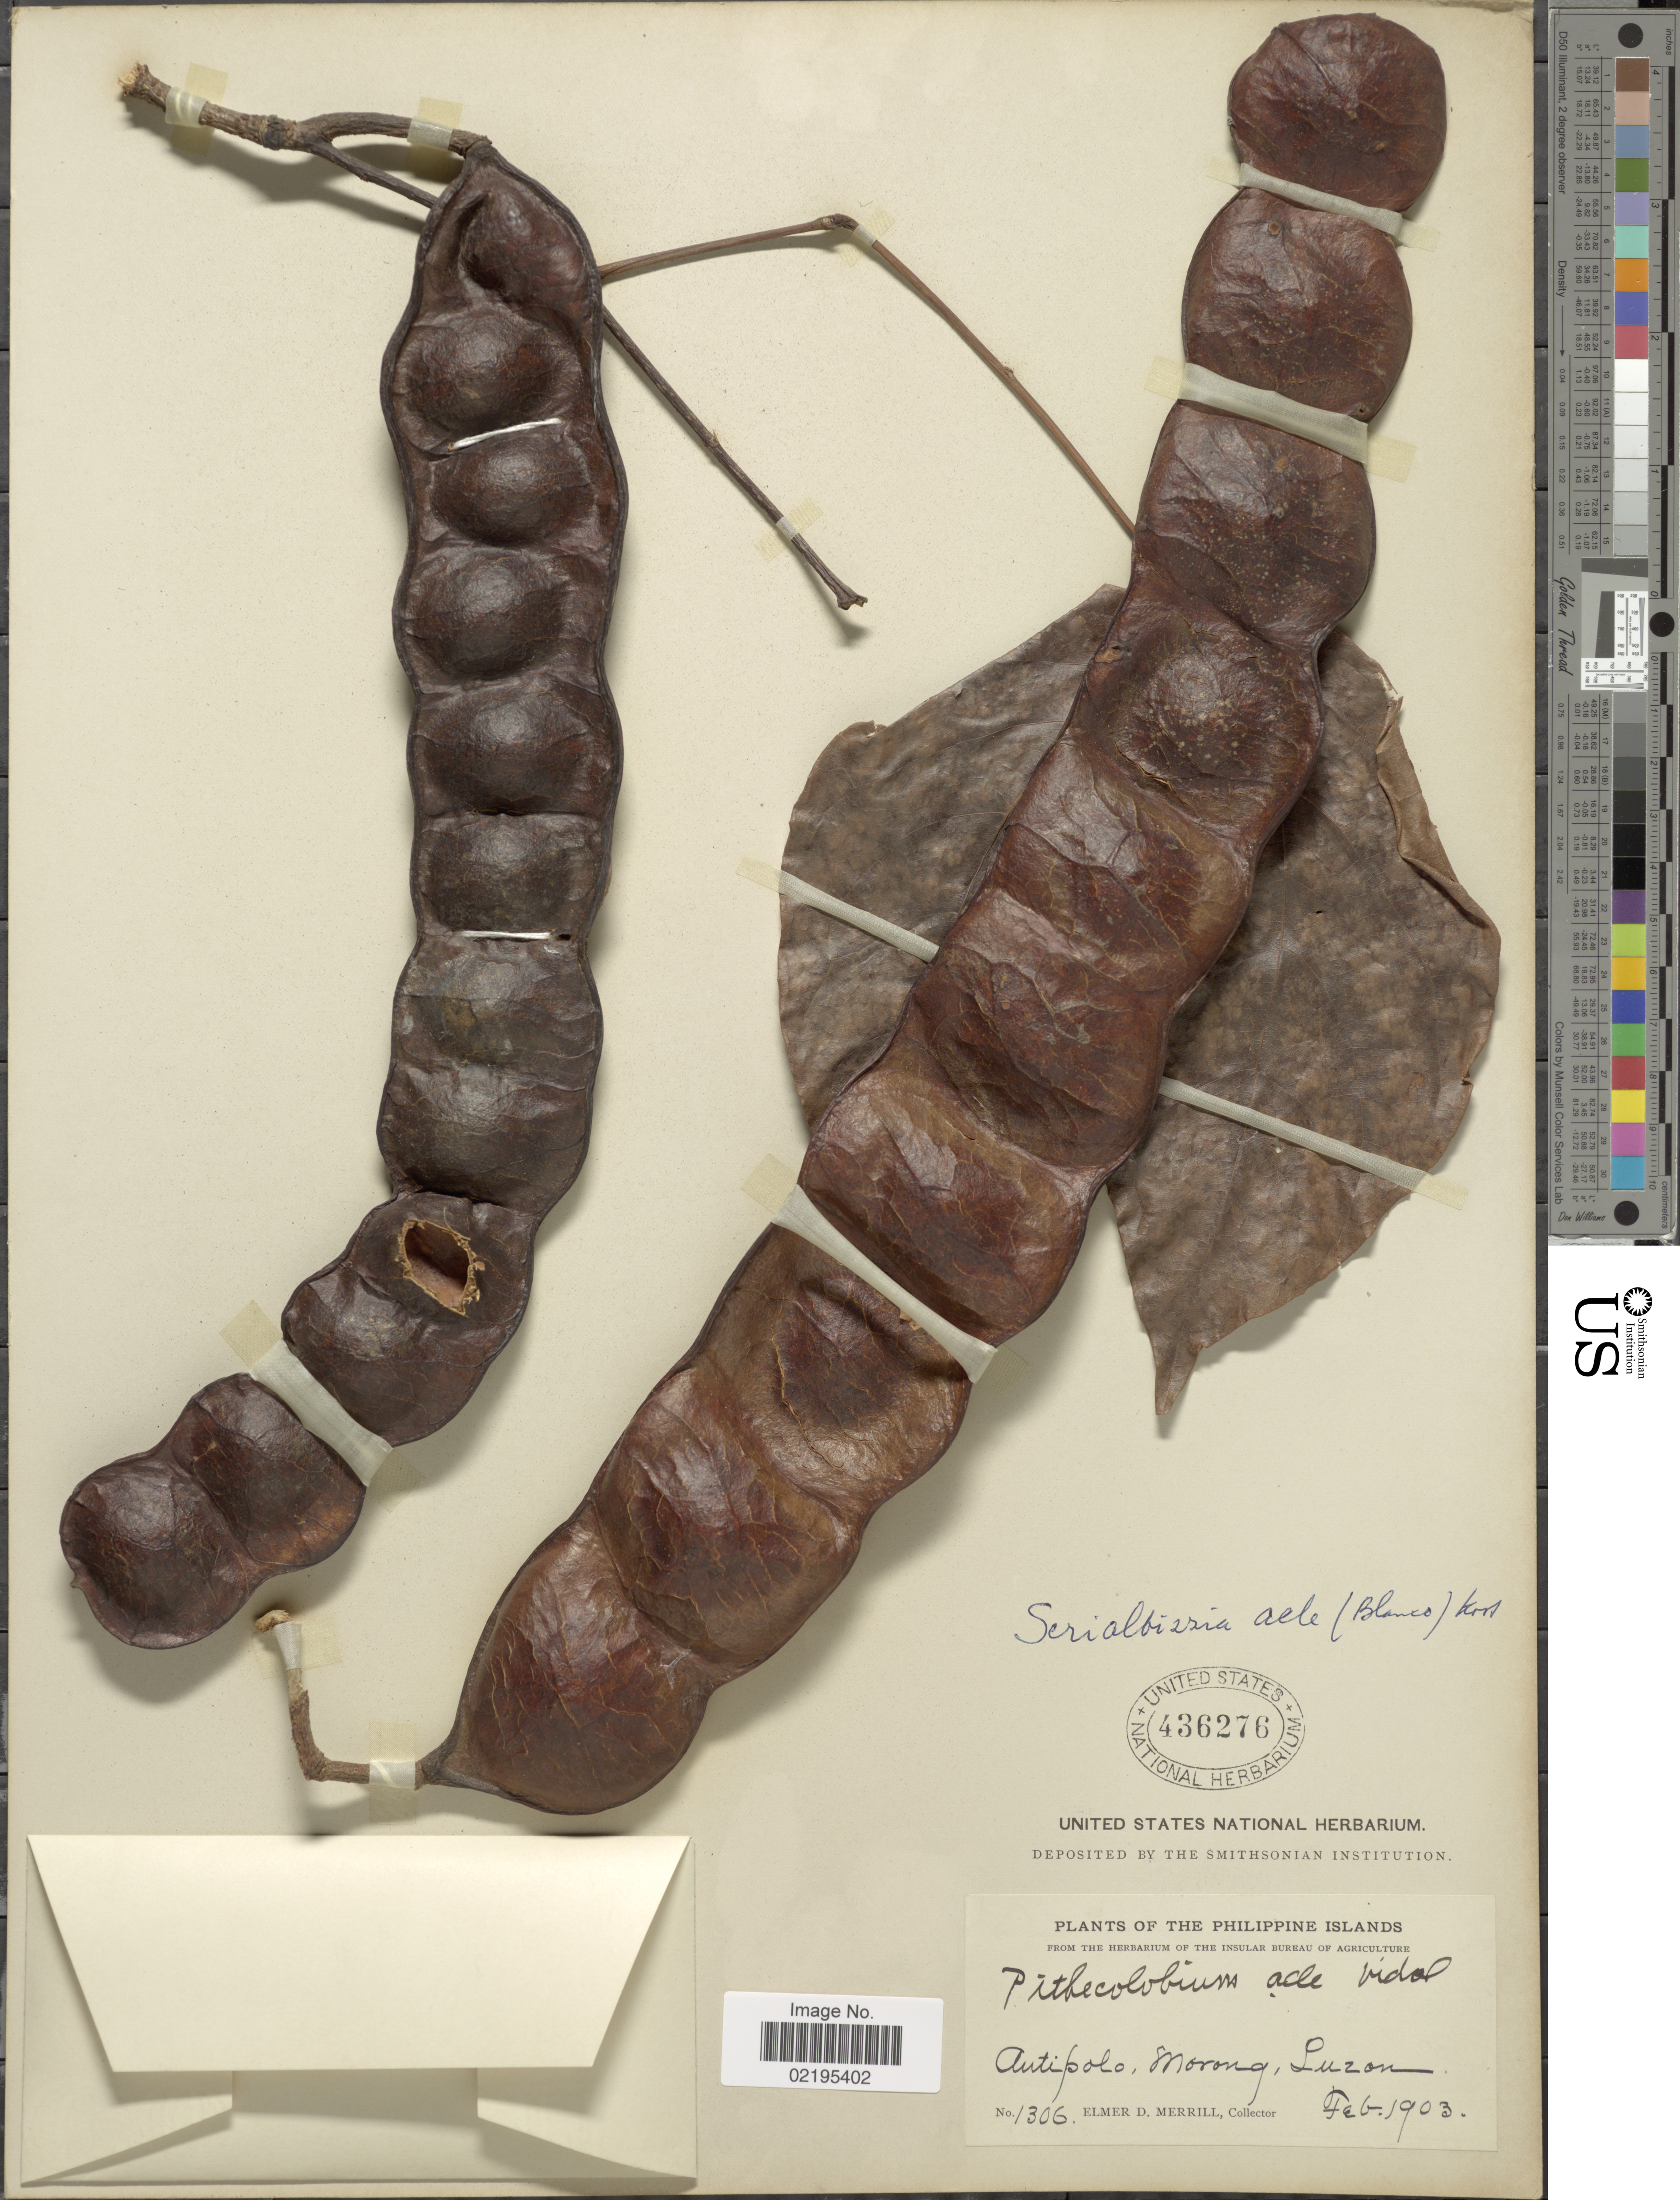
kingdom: Plantae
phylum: Tracheophyta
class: Magnoliopsida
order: Fabales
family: Fabaceae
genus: Albizia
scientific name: Albizia acle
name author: (Blanco) Merr.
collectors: E. D. Merrill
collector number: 1306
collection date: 1903-02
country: Philippines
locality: Antipolo, Morong, Luzon, Philippine Islands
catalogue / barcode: US 436276